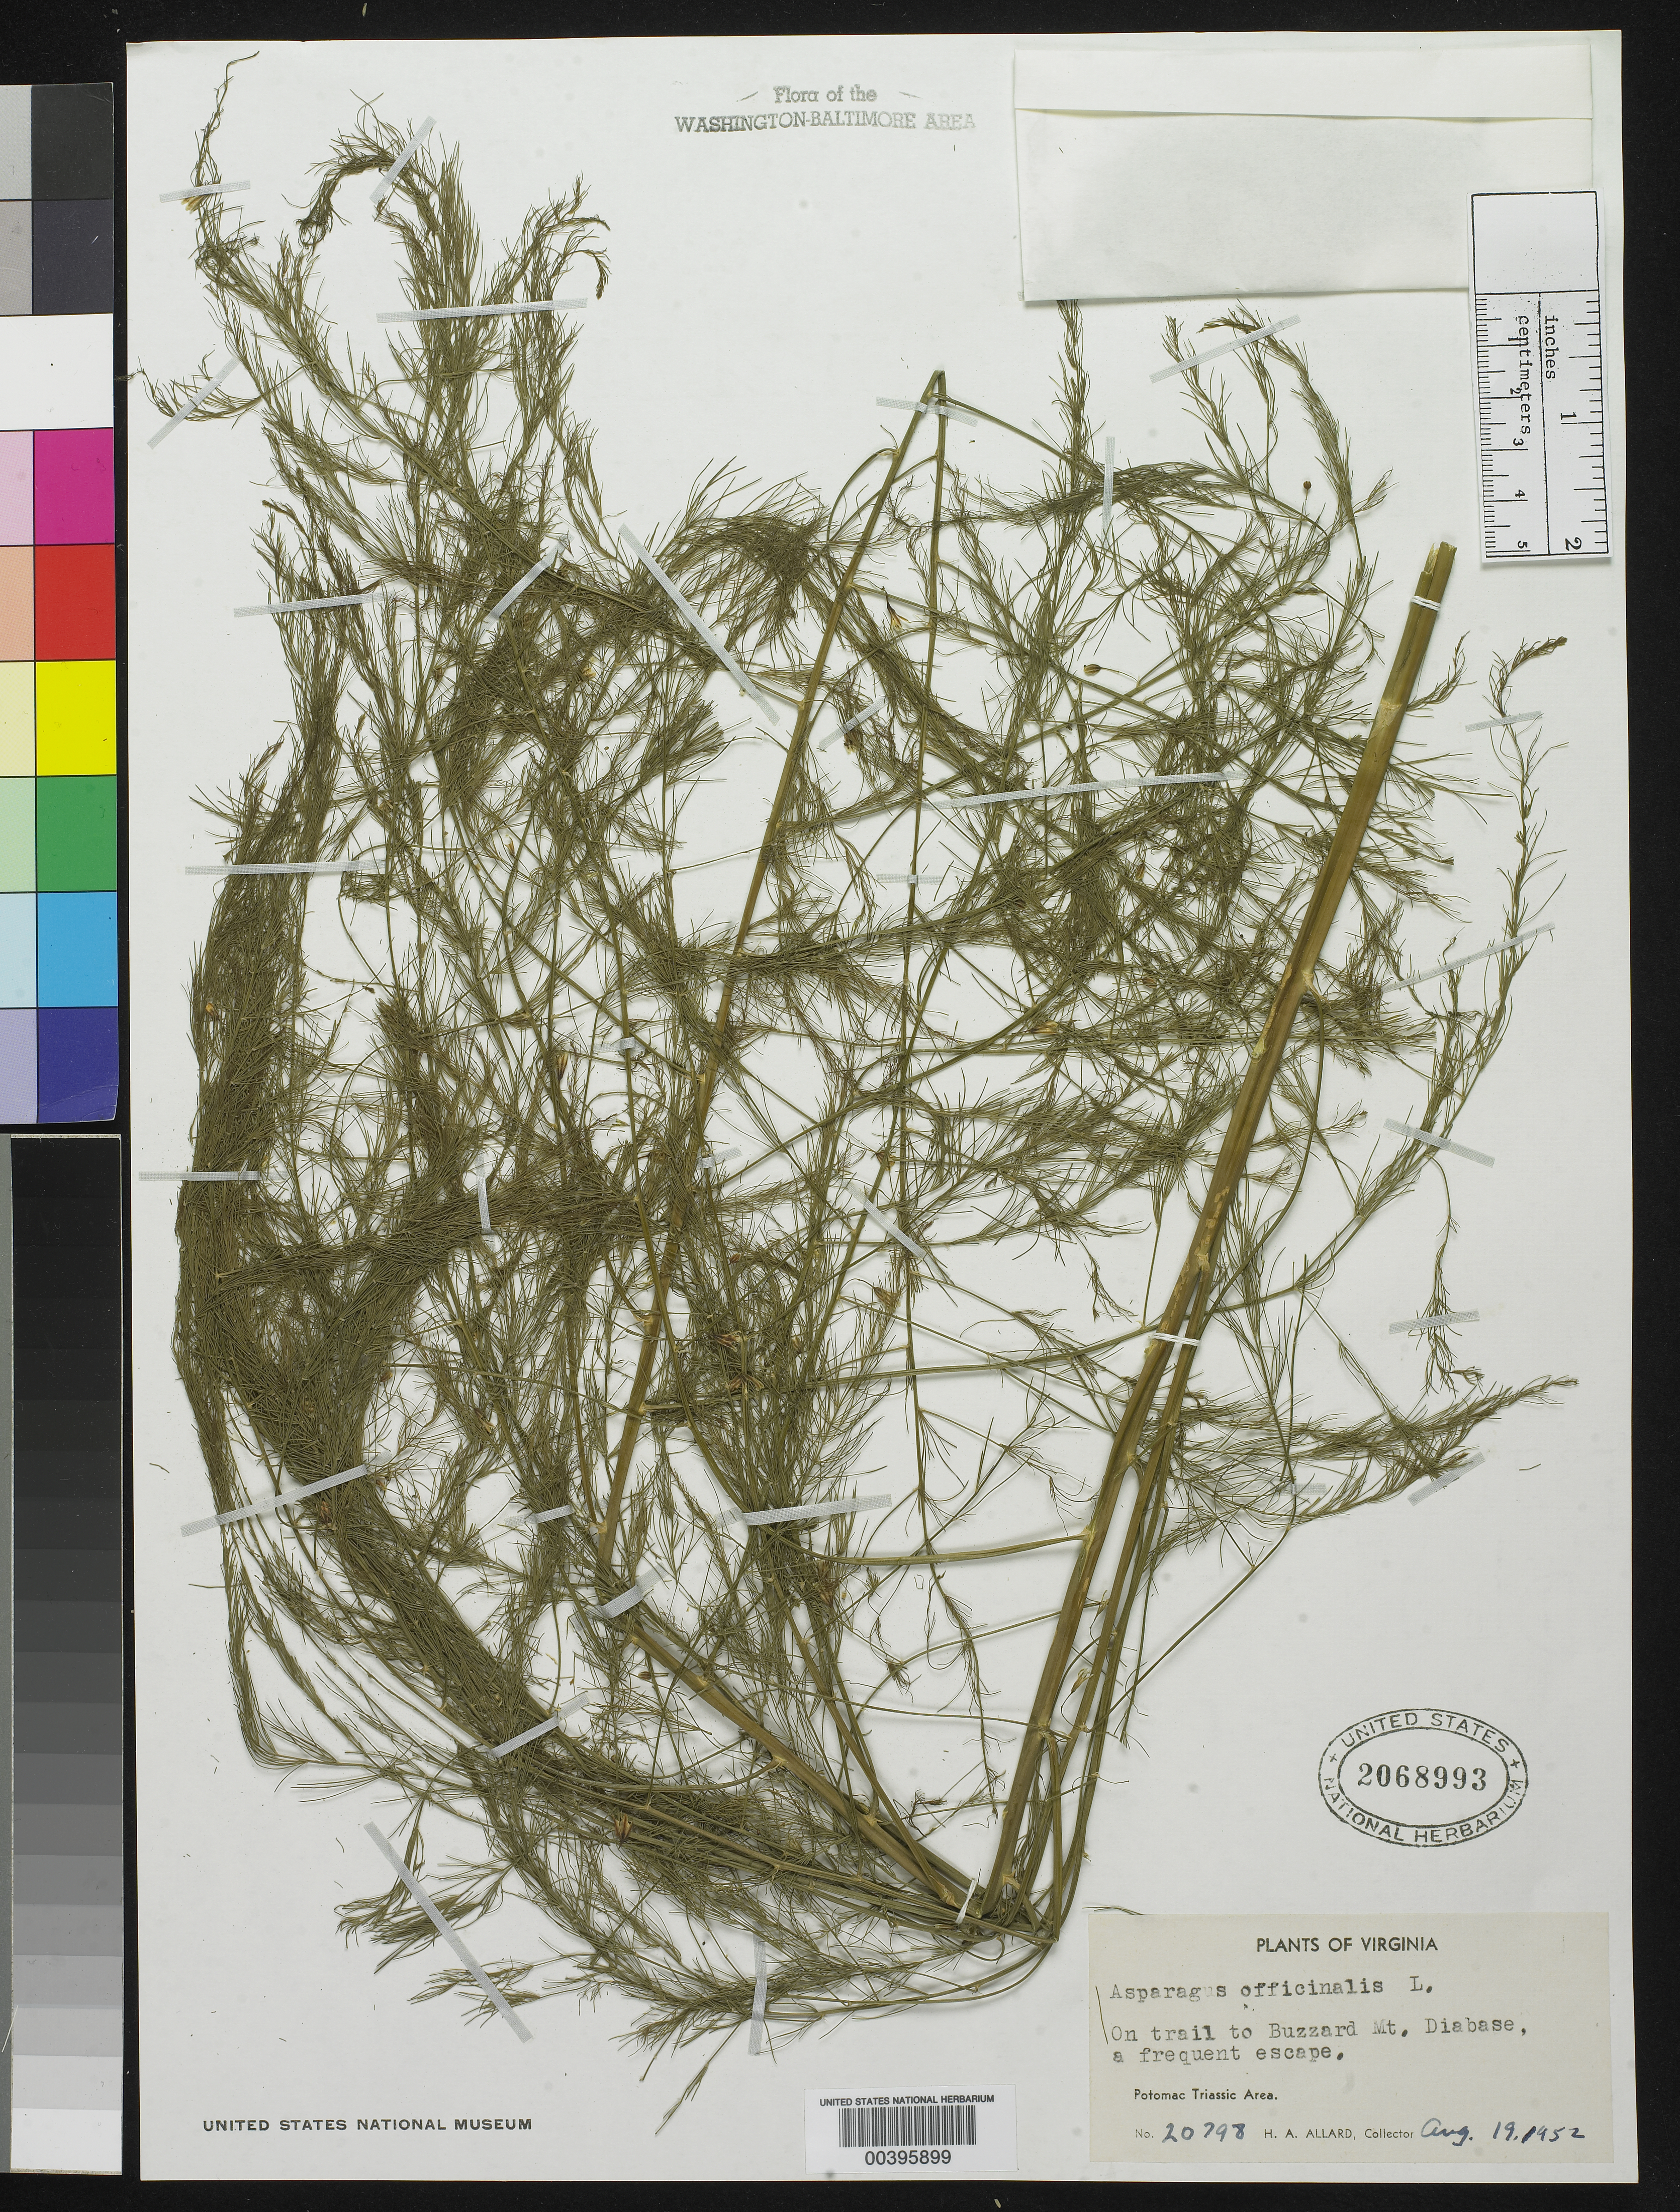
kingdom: Plantae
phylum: Tracheophyta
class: Liliopsida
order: Asparagales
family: Asparagaceae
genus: Asparagus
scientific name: Asparagus officinalis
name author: L.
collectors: H. A. Allard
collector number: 20798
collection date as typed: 19 Aug 1952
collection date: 1952-08-19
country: United States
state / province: Virginia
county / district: Culpeper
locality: Buzzard Mountain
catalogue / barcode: US 2068993